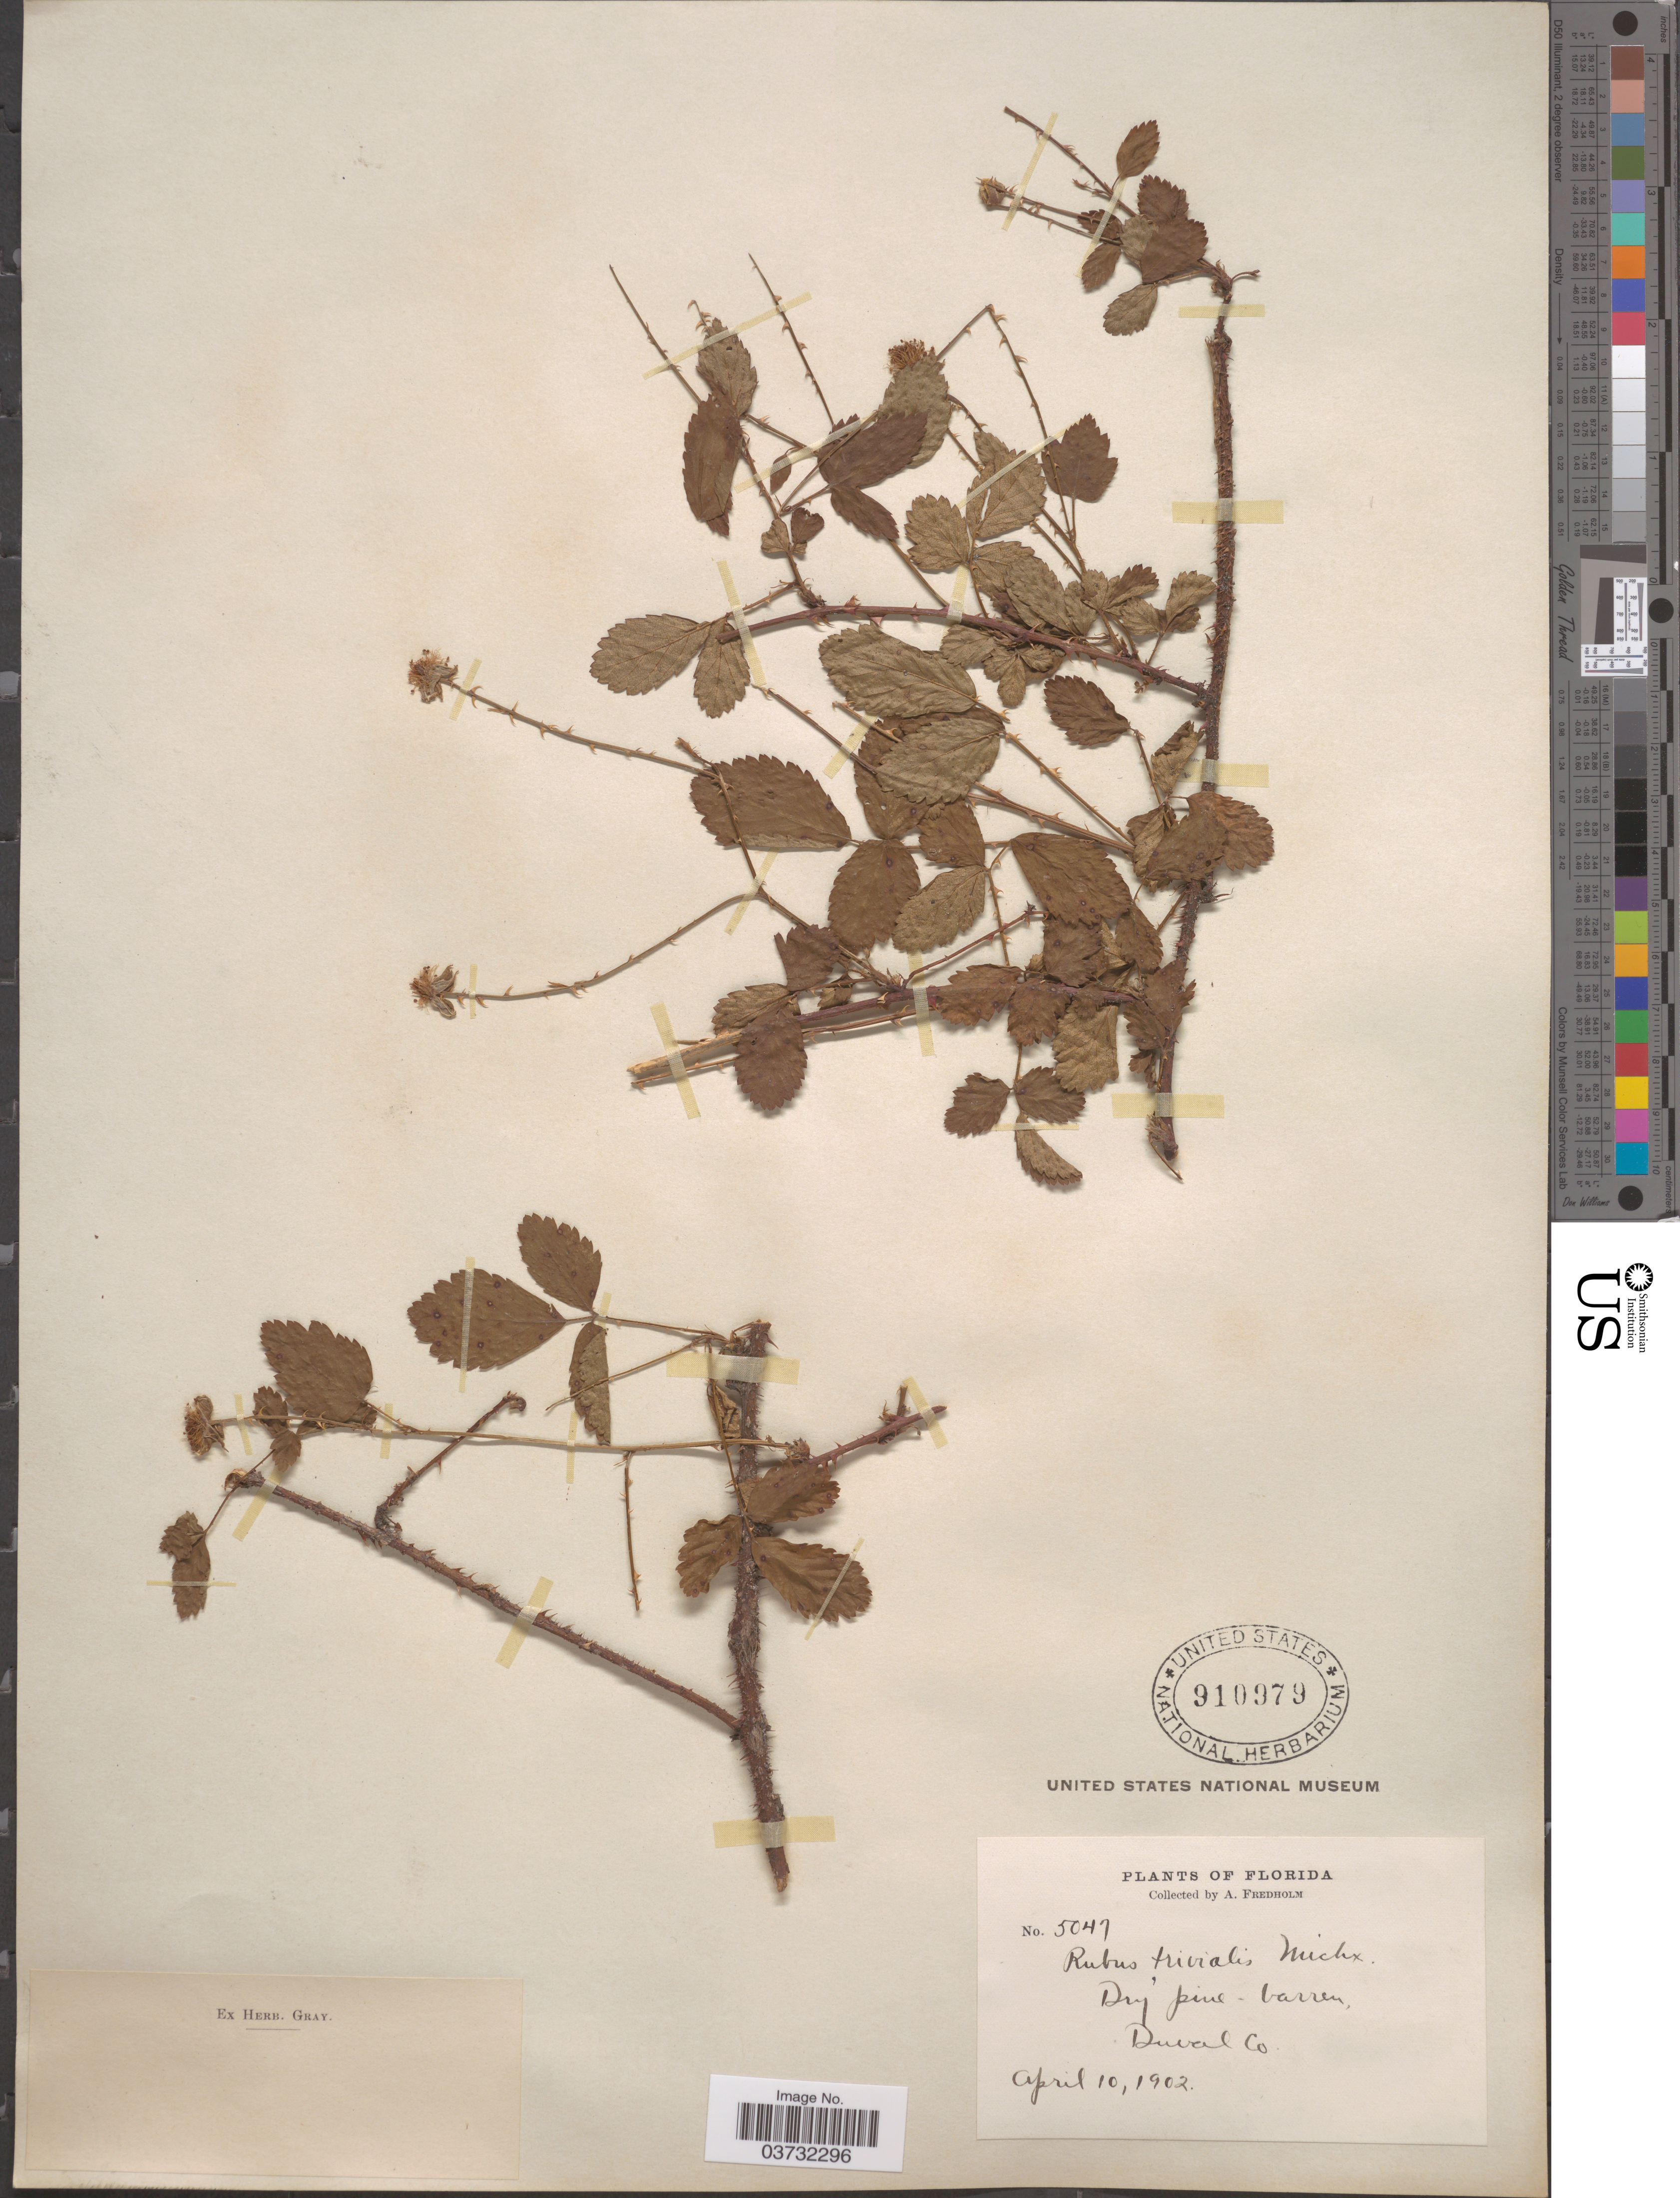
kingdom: Plantae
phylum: Tracheophyta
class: Magnoliopsida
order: Rosales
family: Rosaceae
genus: Rubus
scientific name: Rubus trivialis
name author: Michx.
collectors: A. Fredholm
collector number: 5047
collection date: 1902-04-10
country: United States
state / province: Florida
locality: Dry pine-barren, Duval Co.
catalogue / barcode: US 910979